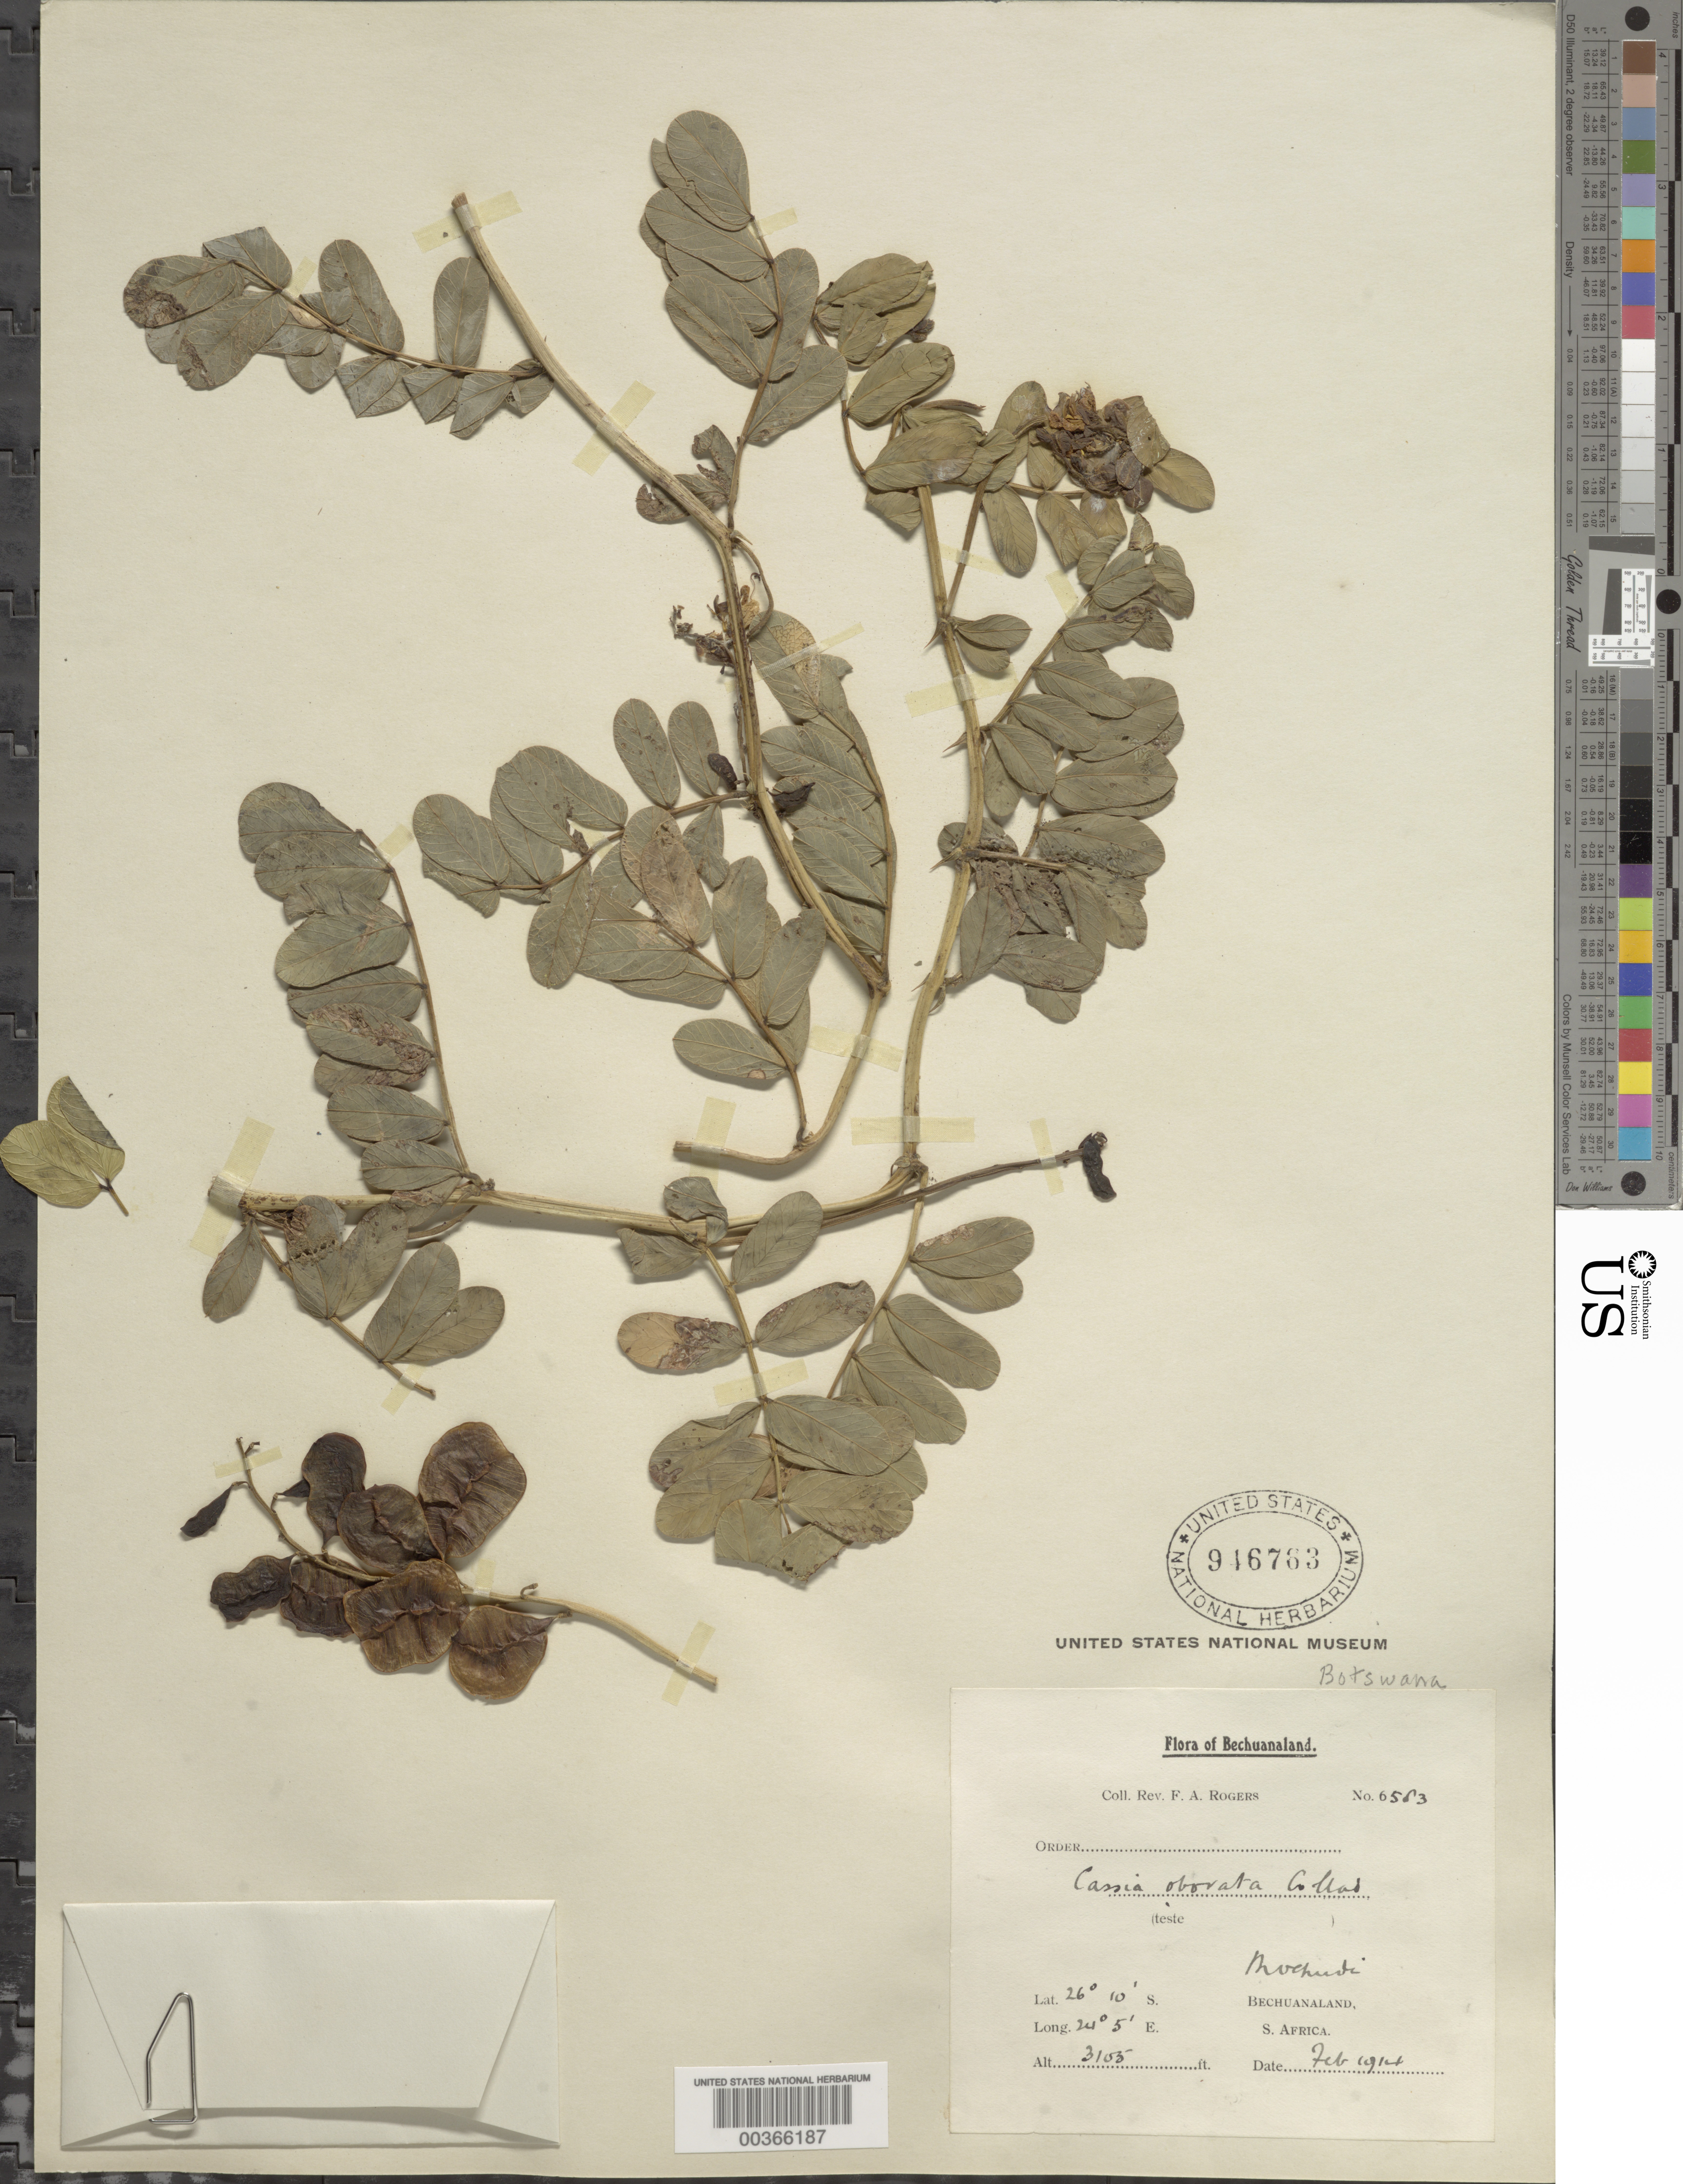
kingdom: Plantae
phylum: Tracheophyta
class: Magnoliopsida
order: Fabales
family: Fabaceae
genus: Senna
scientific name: Senna italica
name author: Mill.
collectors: F. A. Rogers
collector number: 6563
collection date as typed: Feb 1914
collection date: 1914-02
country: Botswana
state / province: Kgatleng (?)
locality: Moehudi [Mochudi?]; Bechuanaland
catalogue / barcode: US 916763